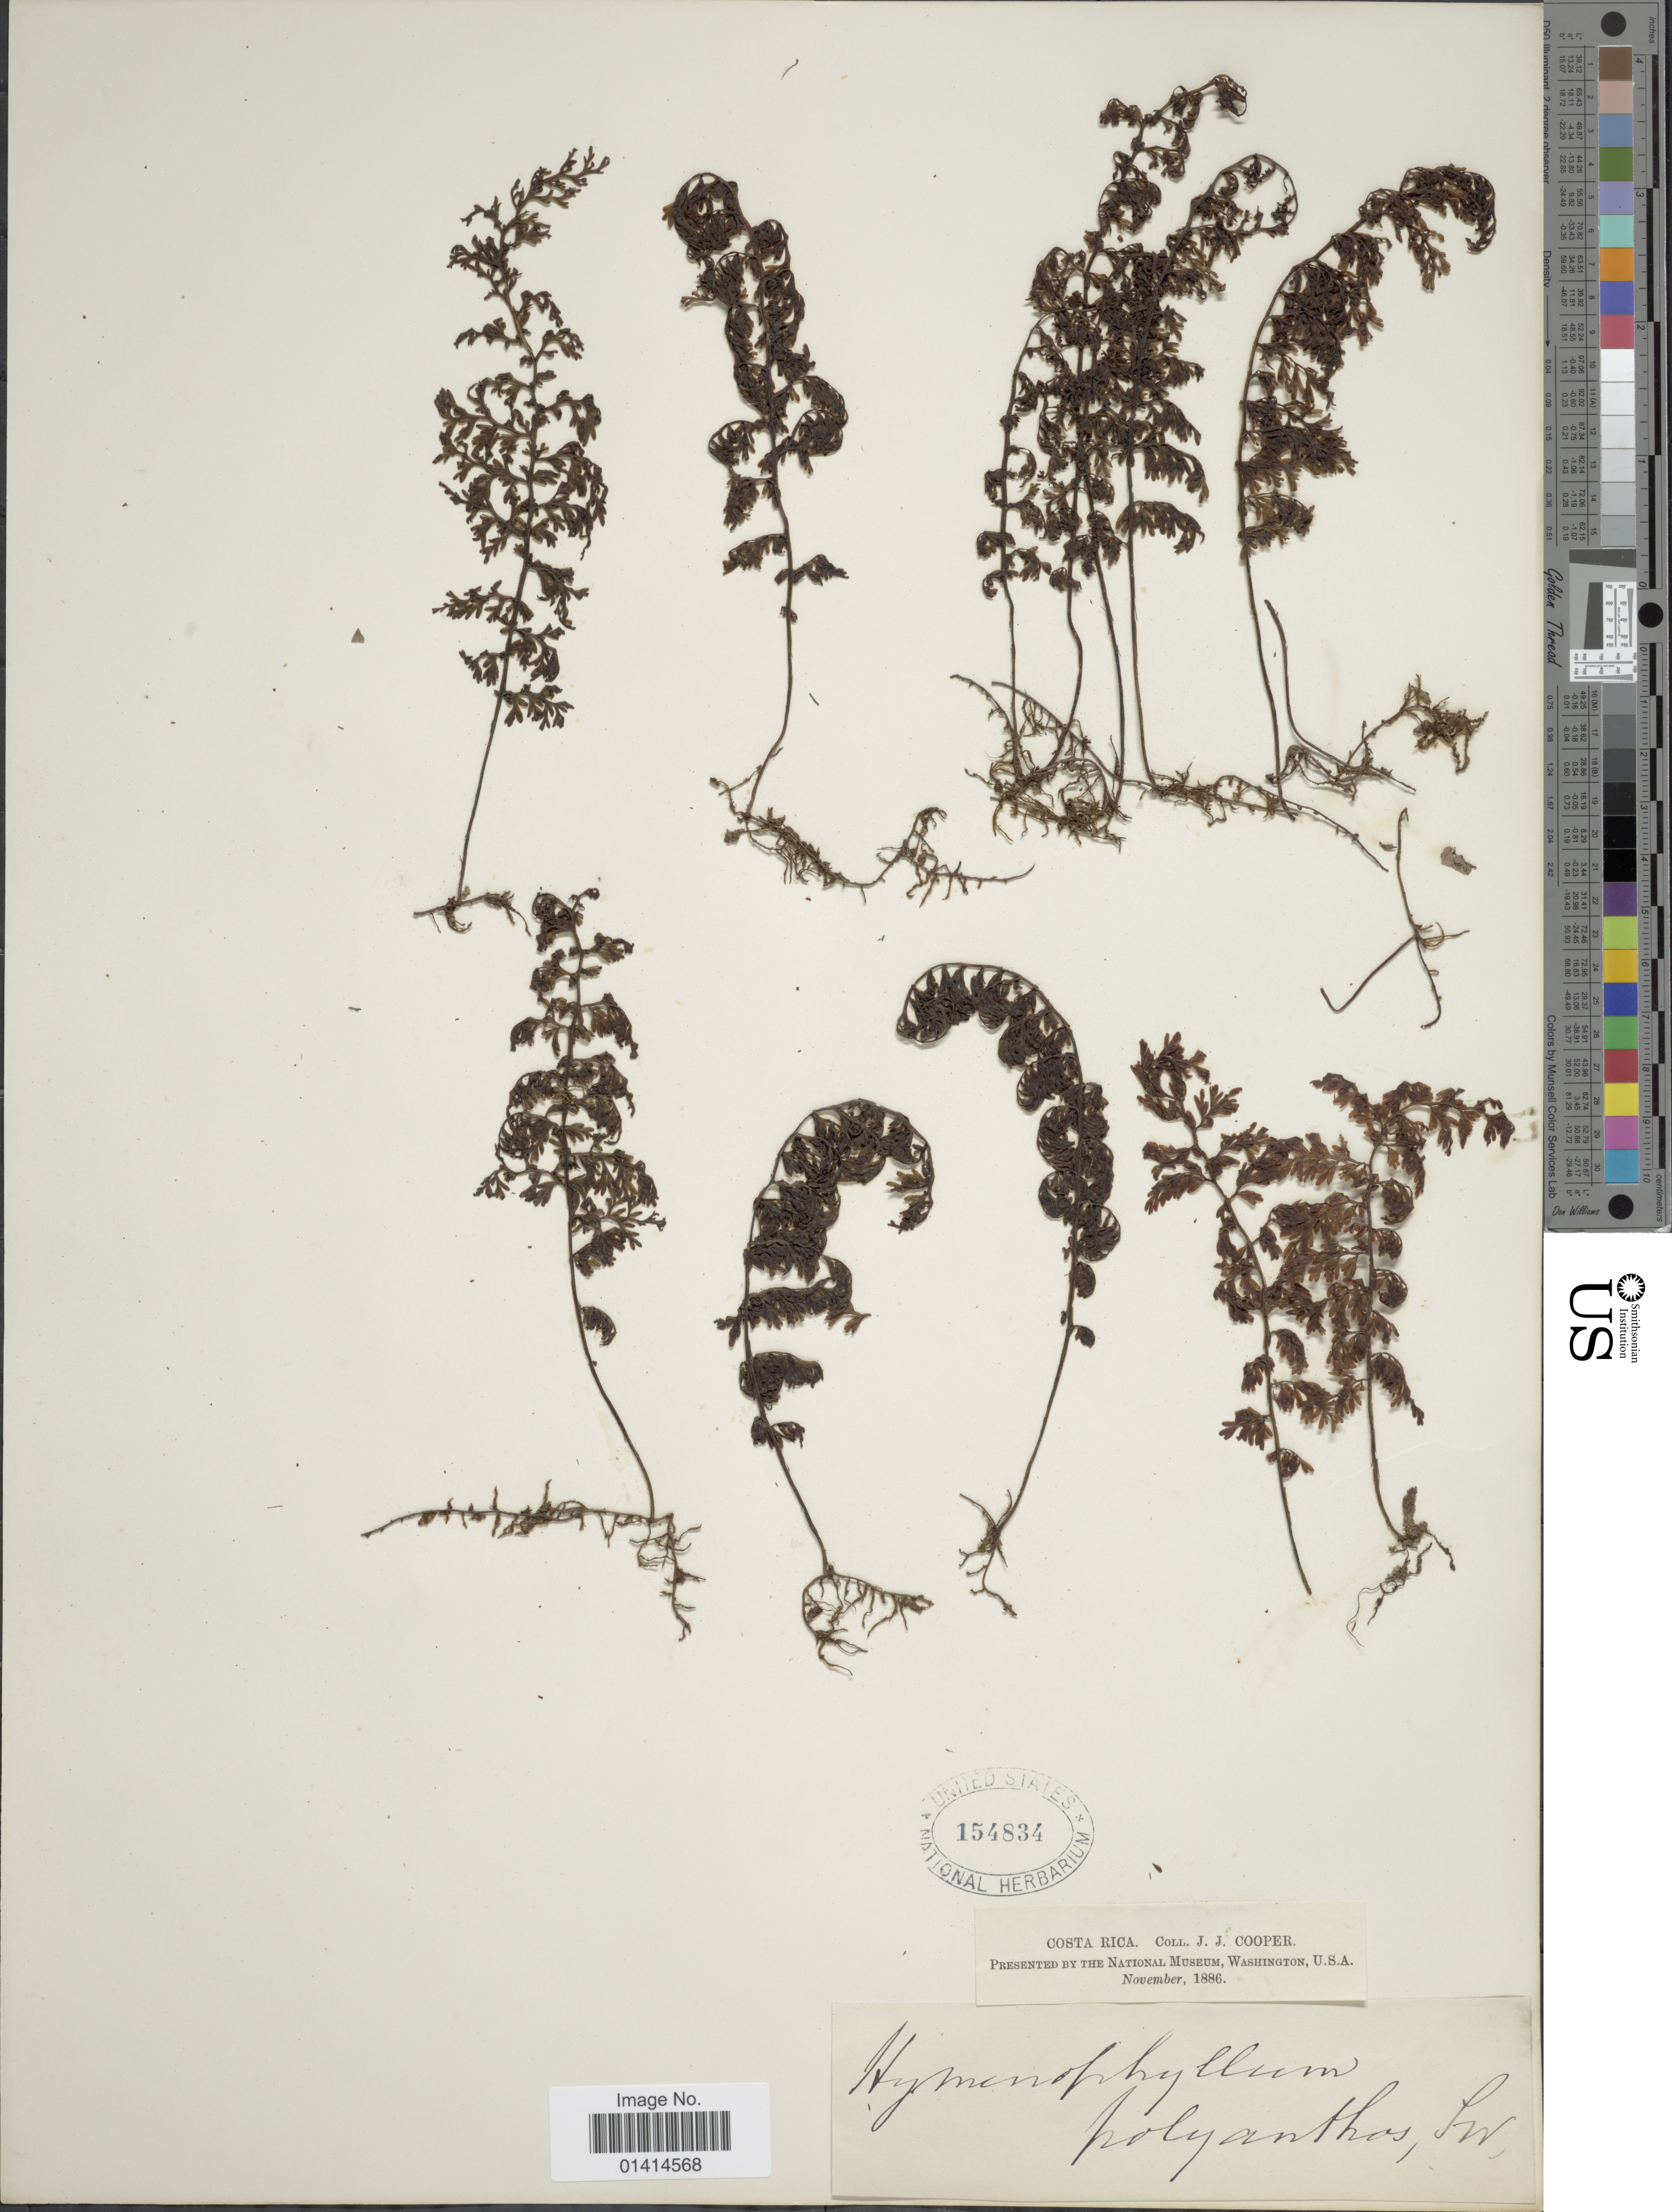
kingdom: Plantae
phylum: Tracheophyta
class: Polypodiopsida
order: Hymenophyllales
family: Hymenophyllaceae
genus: Hymenophyllum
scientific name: Hymenophyllum polyanthos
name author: (Sw.) Sw.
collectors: J. J. Cooper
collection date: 1886-11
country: Costa Rica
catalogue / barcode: US 154834